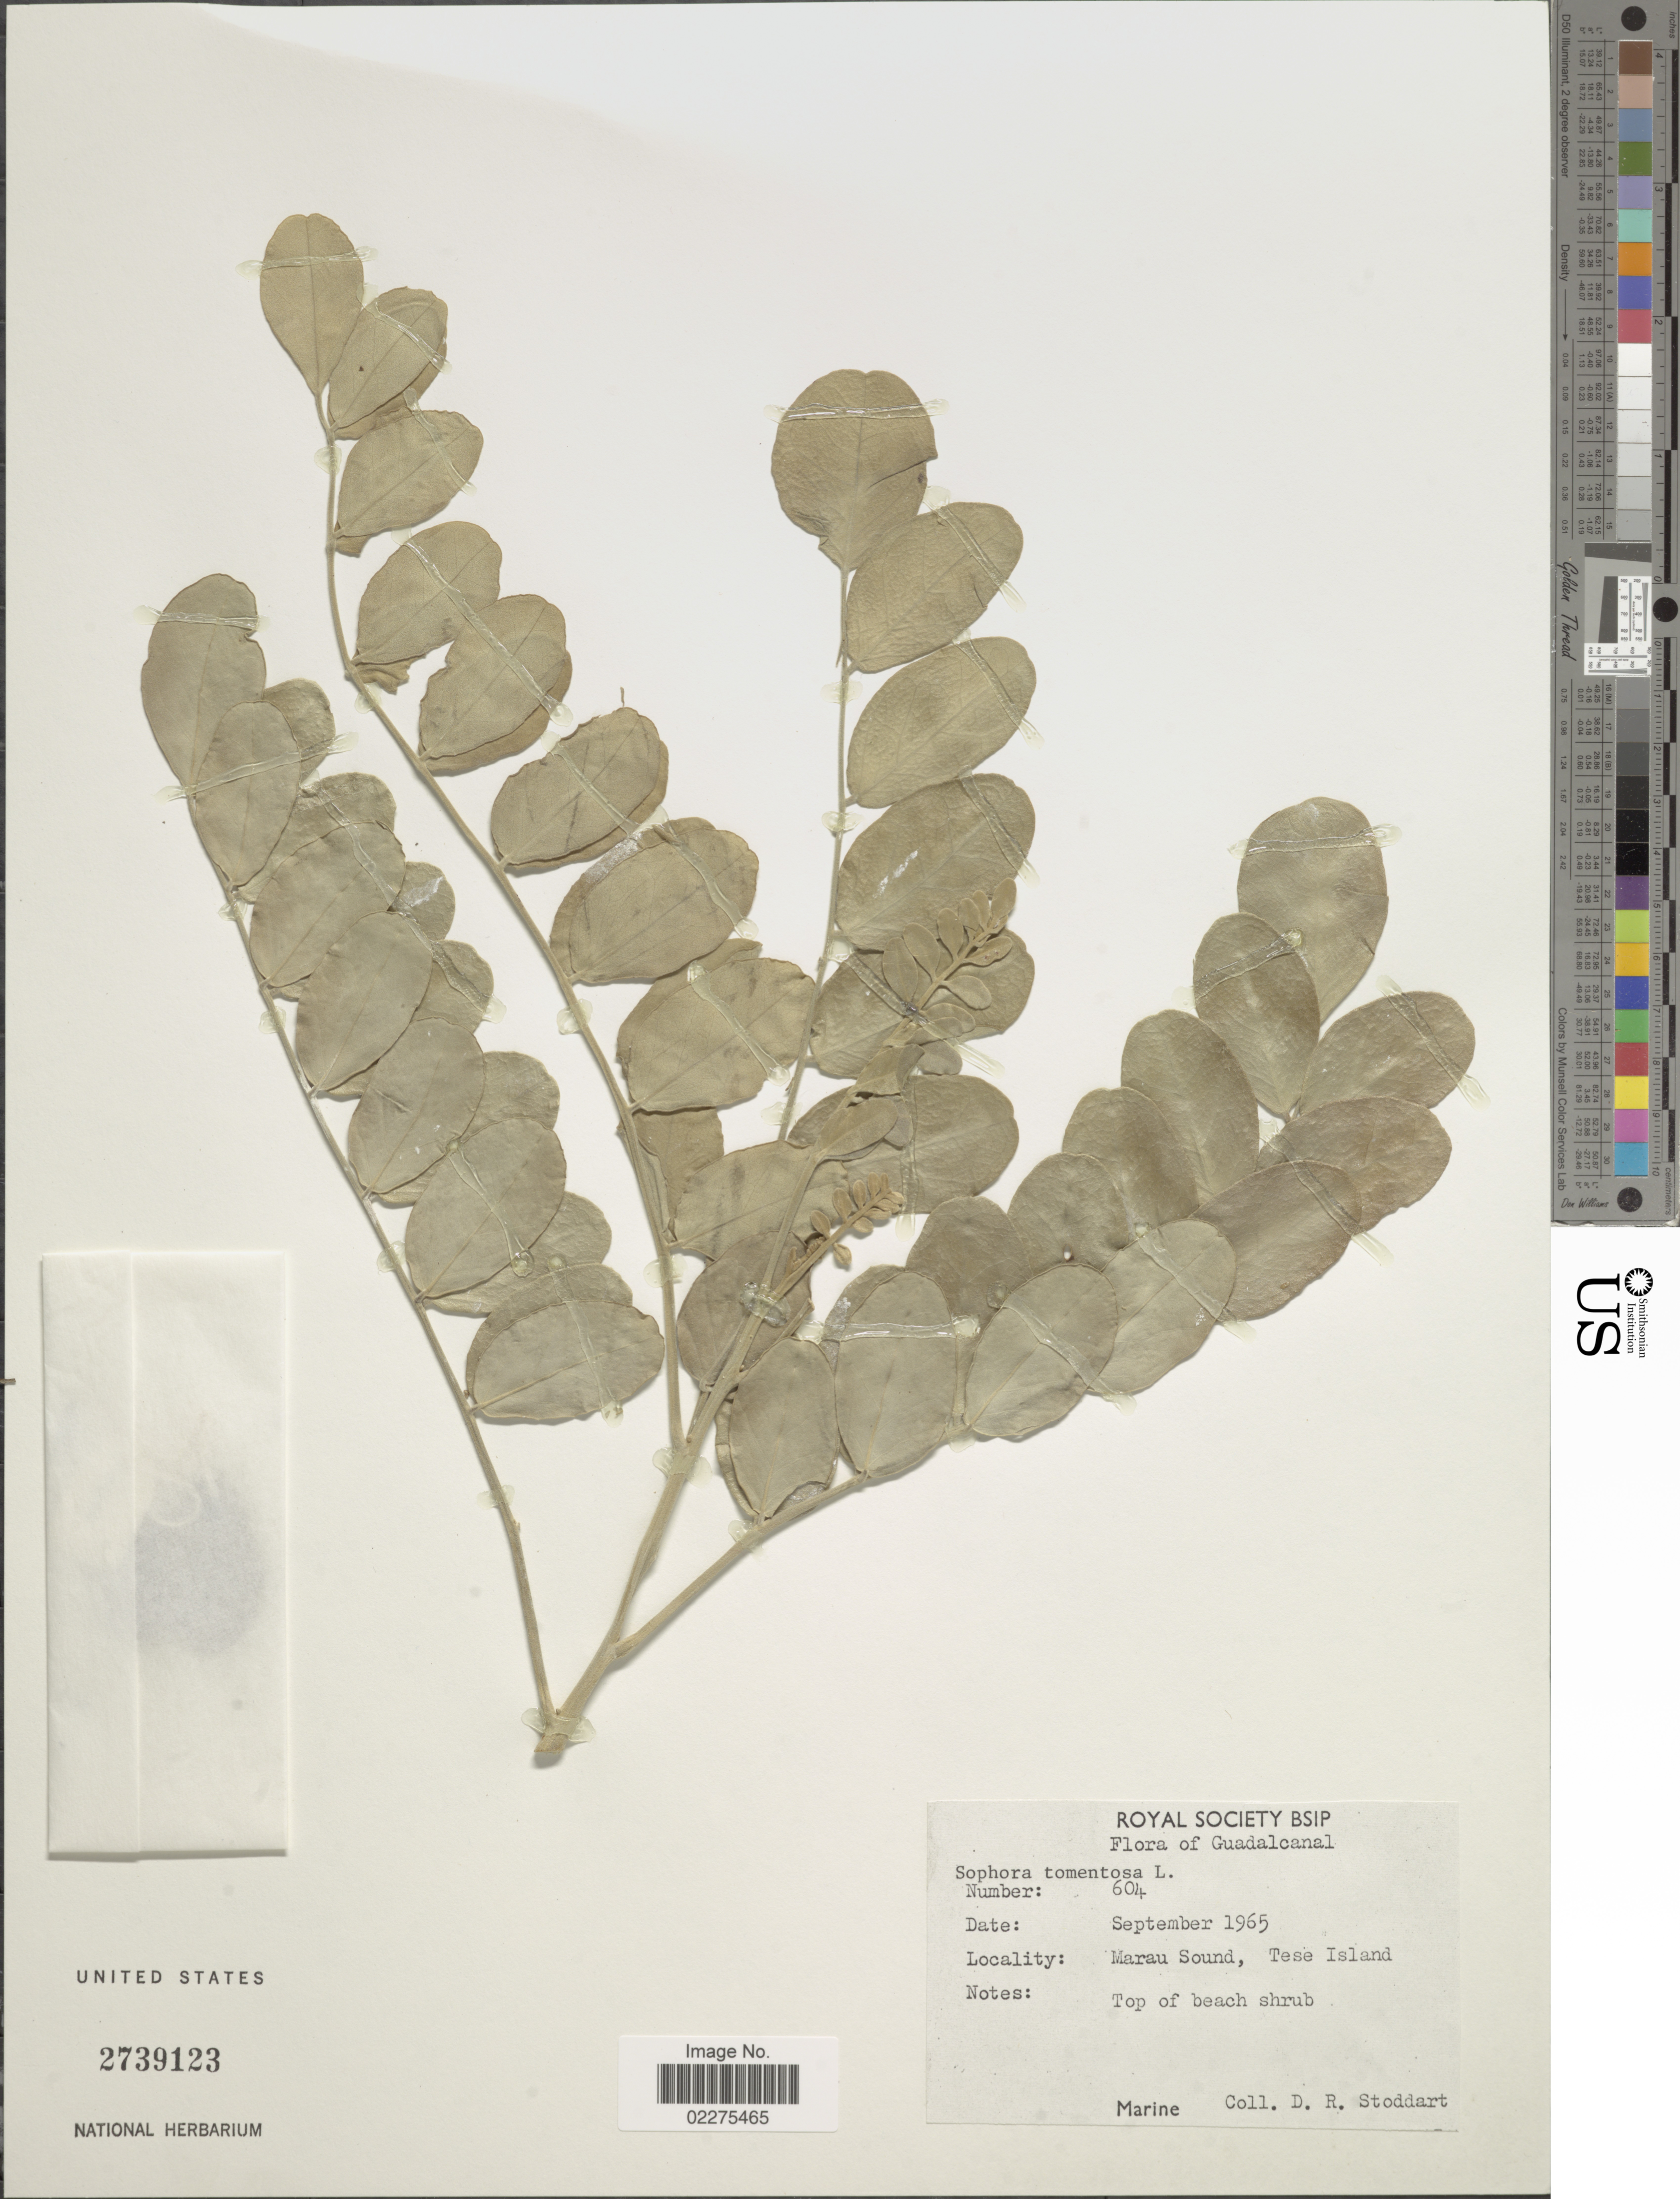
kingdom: Plantae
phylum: Tracheophyta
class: Magnoliopsida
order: Fabales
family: Fabaceae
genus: Sophora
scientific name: Sophora tomentosa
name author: L.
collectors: D. R. Stoddart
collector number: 604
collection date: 1965-09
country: Solomon Islands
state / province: Solomon Islands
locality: Marua Sound, Tese Island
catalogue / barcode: US 2739123